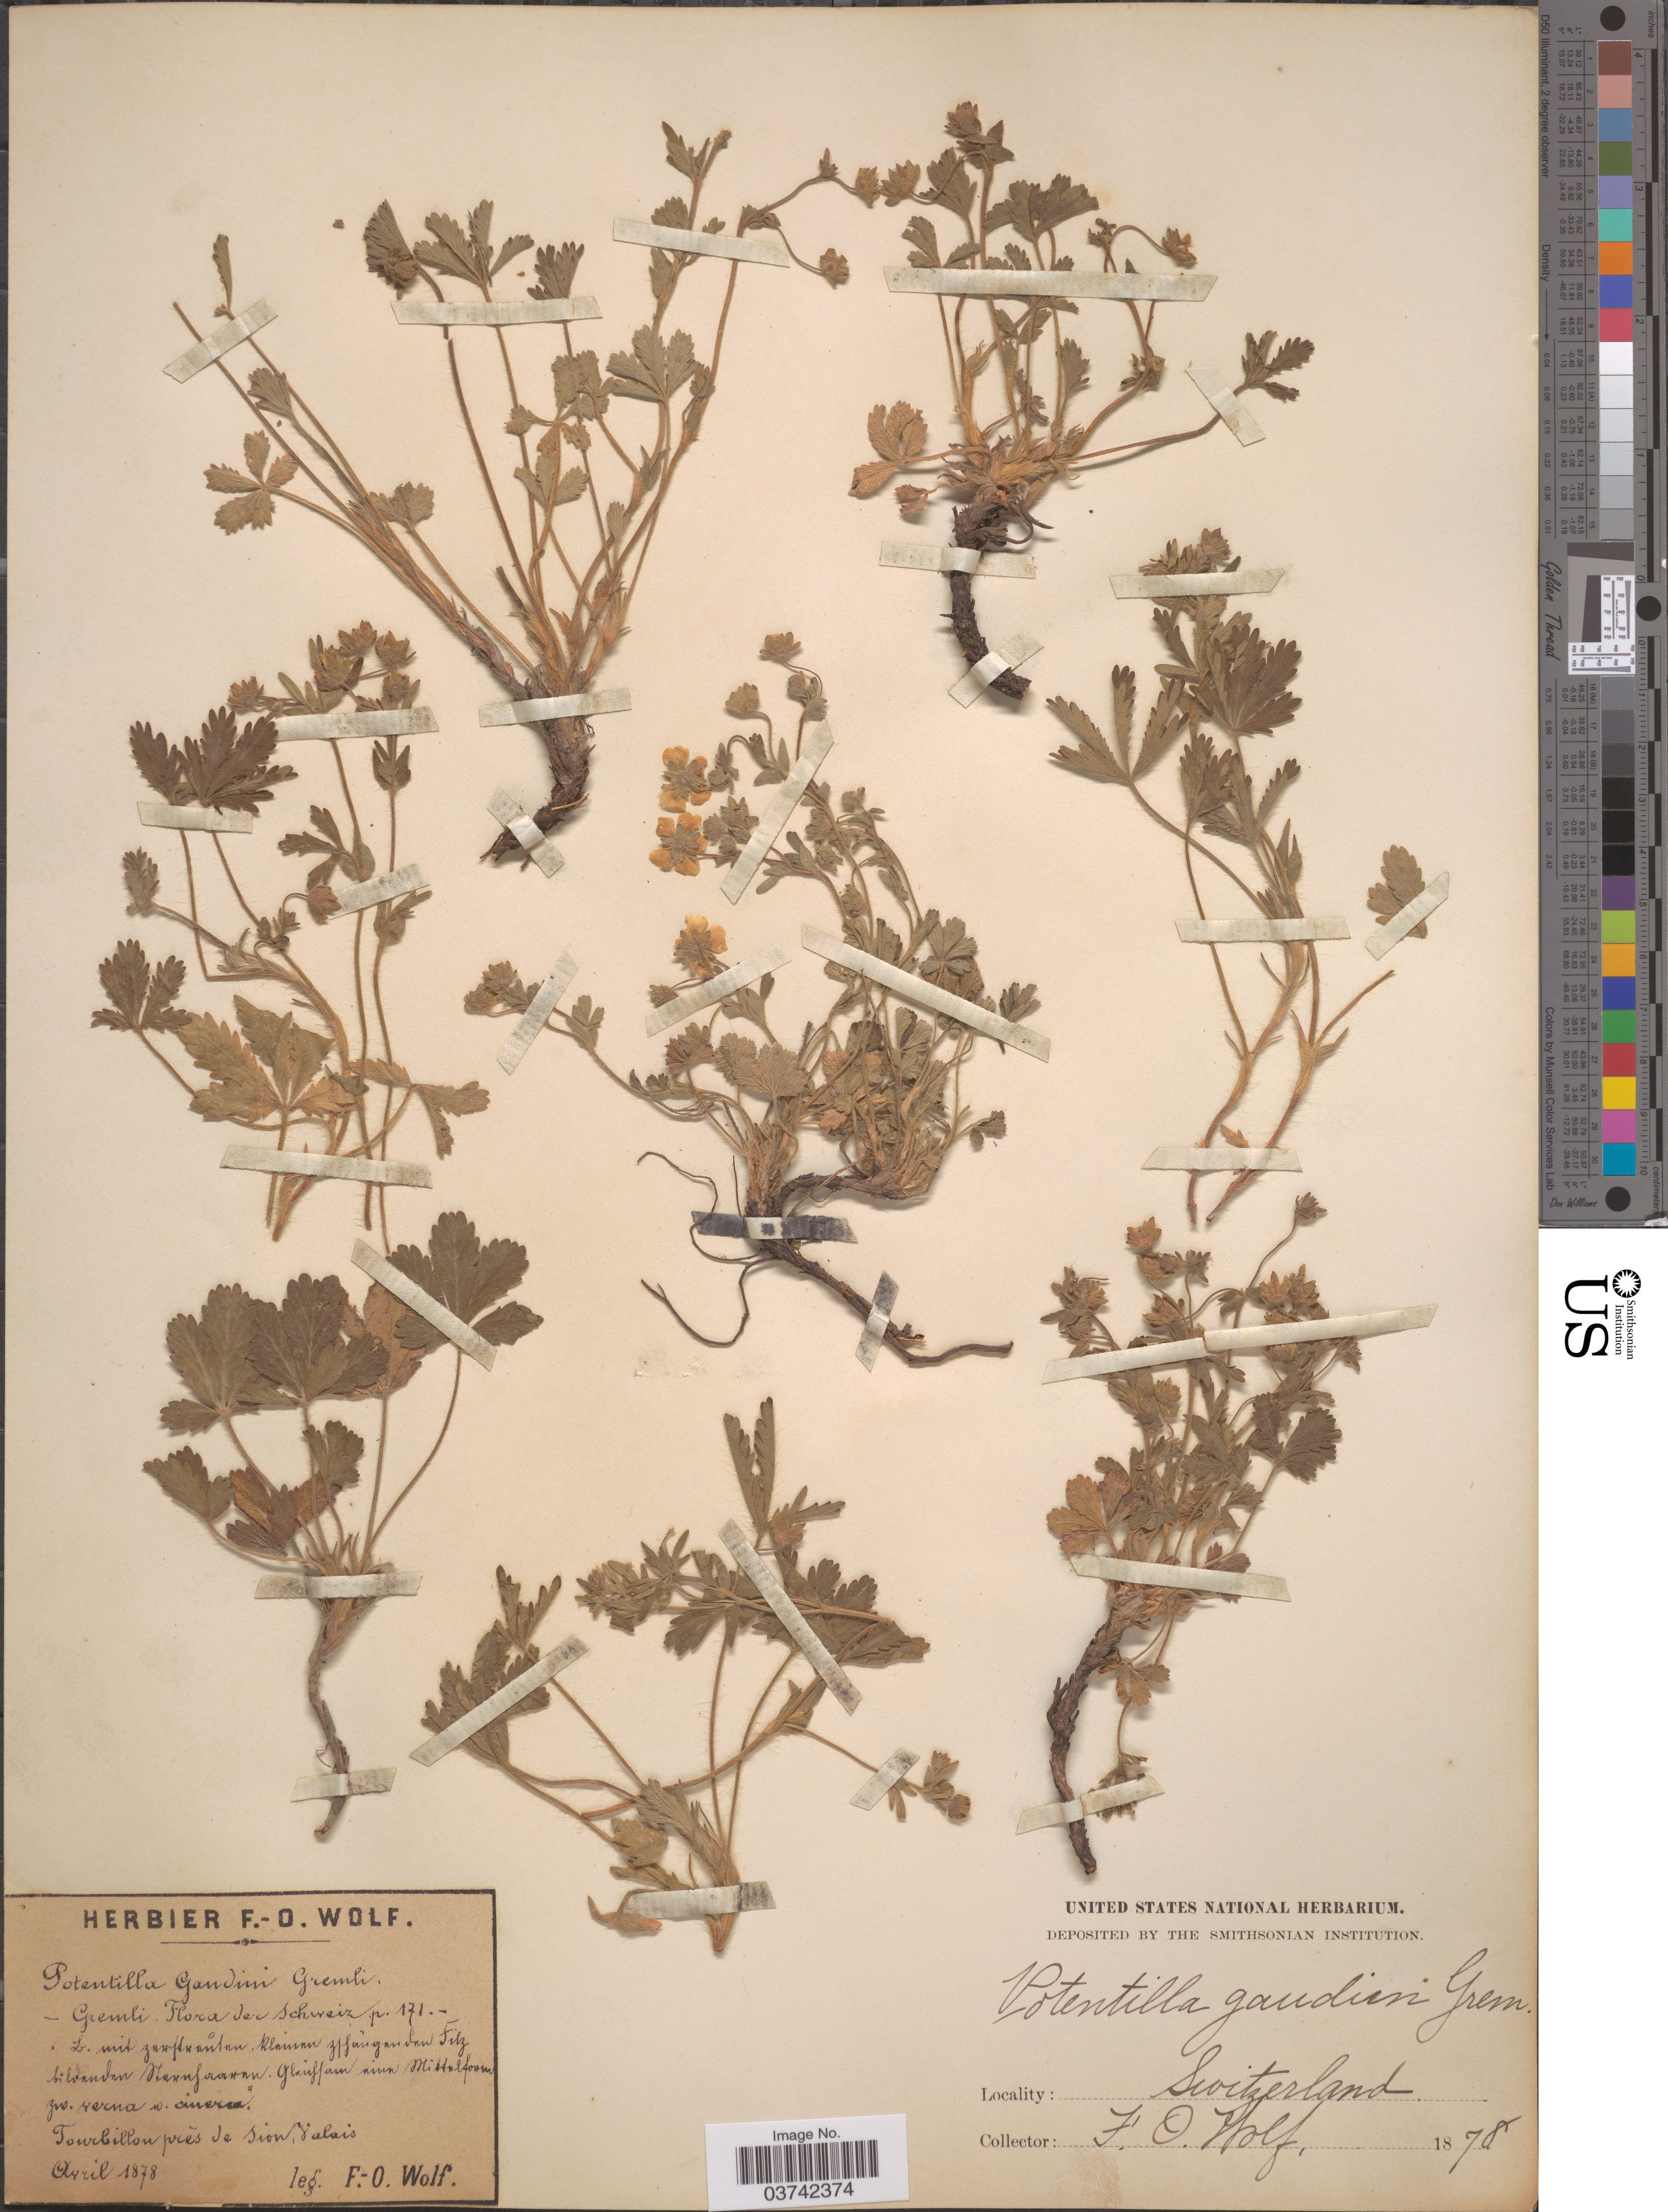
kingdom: Plantae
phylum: Tracheophyta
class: Magnoliopsida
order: Rosales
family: Rosaceae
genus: Potentilla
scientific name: Potentilla gaudinii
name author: Gremli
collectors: F. Wolf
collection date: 1878-04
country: Switzerland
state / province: Valais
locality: Tourbillon près de Sion.